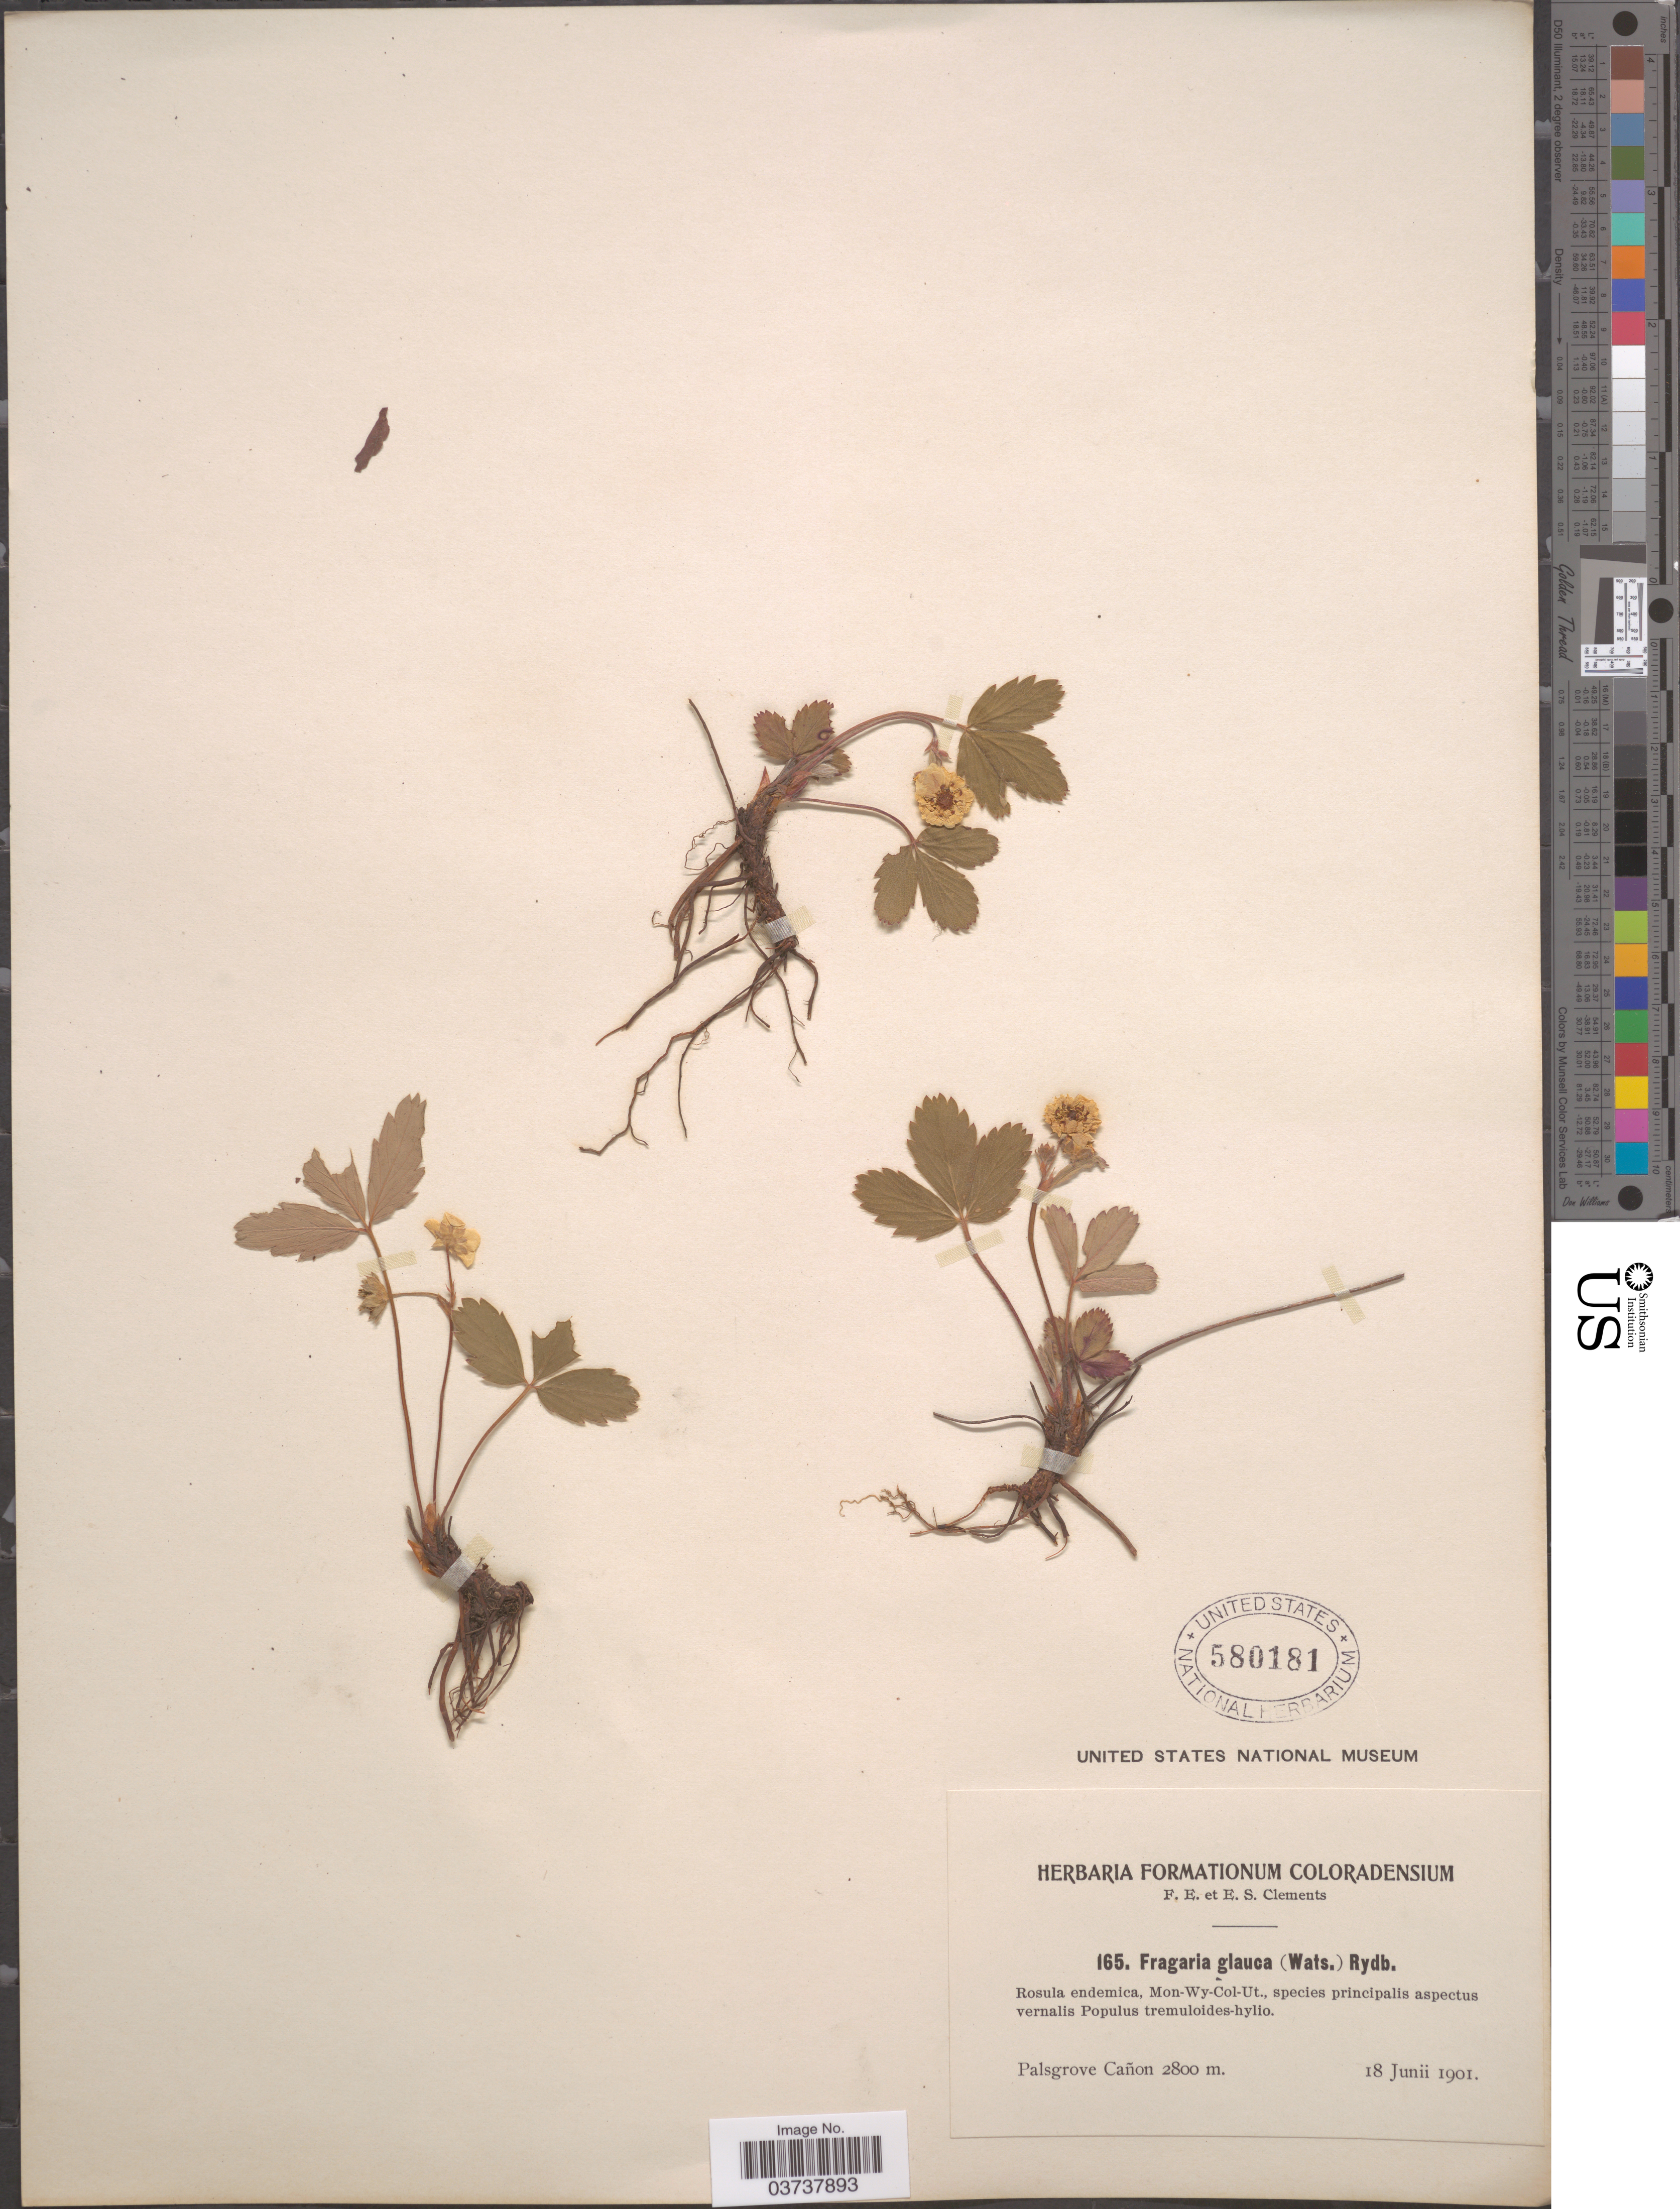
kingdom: Plantae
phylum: Tracheophyta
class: Magnoliopsida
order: Rosales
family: Rosaceae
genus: Fragaria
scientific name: Fragaria virginiana subsp. glauca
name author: (S. Watson) Staudt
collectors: F. E. Clements & E. S. Clements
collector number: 165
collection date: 1901-06-18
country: United States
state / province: Colorado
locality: Palsgrove Cañon.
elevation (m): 2800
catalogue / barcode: US 580181